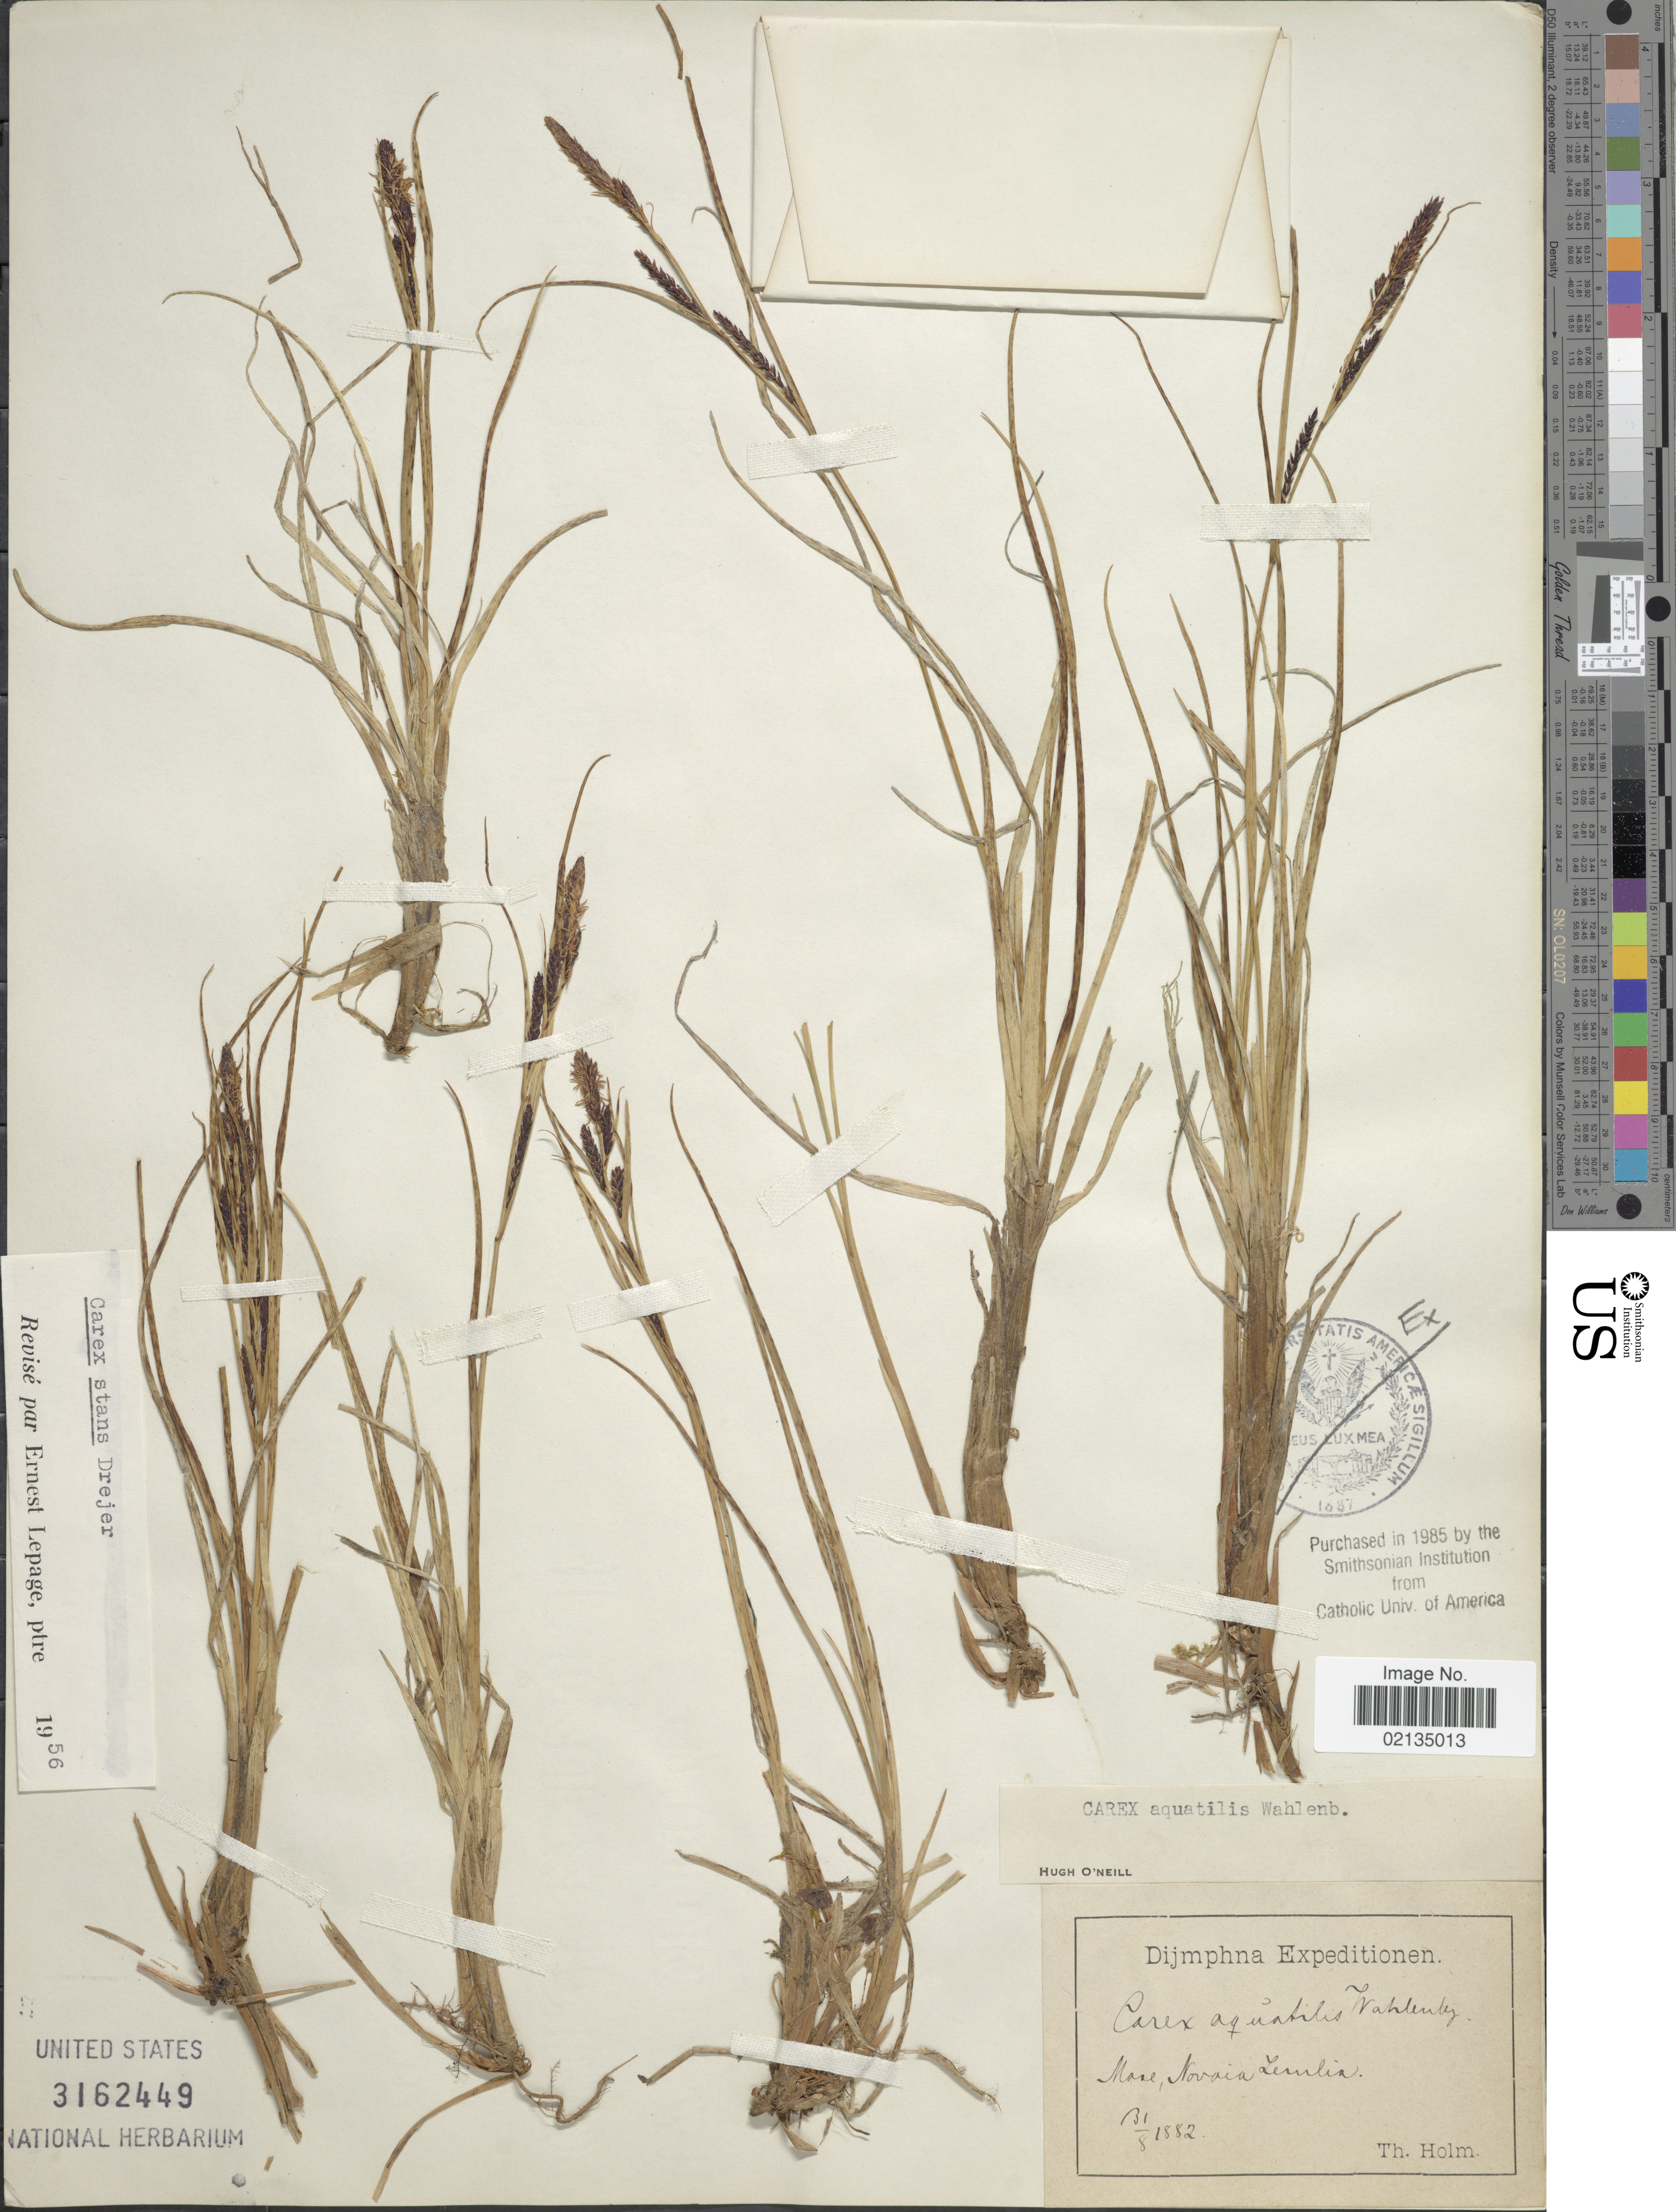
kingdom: Plantae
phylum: Tracheophyta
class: Liliopsida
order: Poales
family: Cyperaceae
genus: Carex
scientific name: Carex aquatilis var. minor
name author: Boott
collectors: T. Holm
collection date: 1882-08-31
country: Russian Federation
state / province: Arkhangelsk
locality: Mose, Novaia Zemlia.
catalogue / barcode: US 3162449